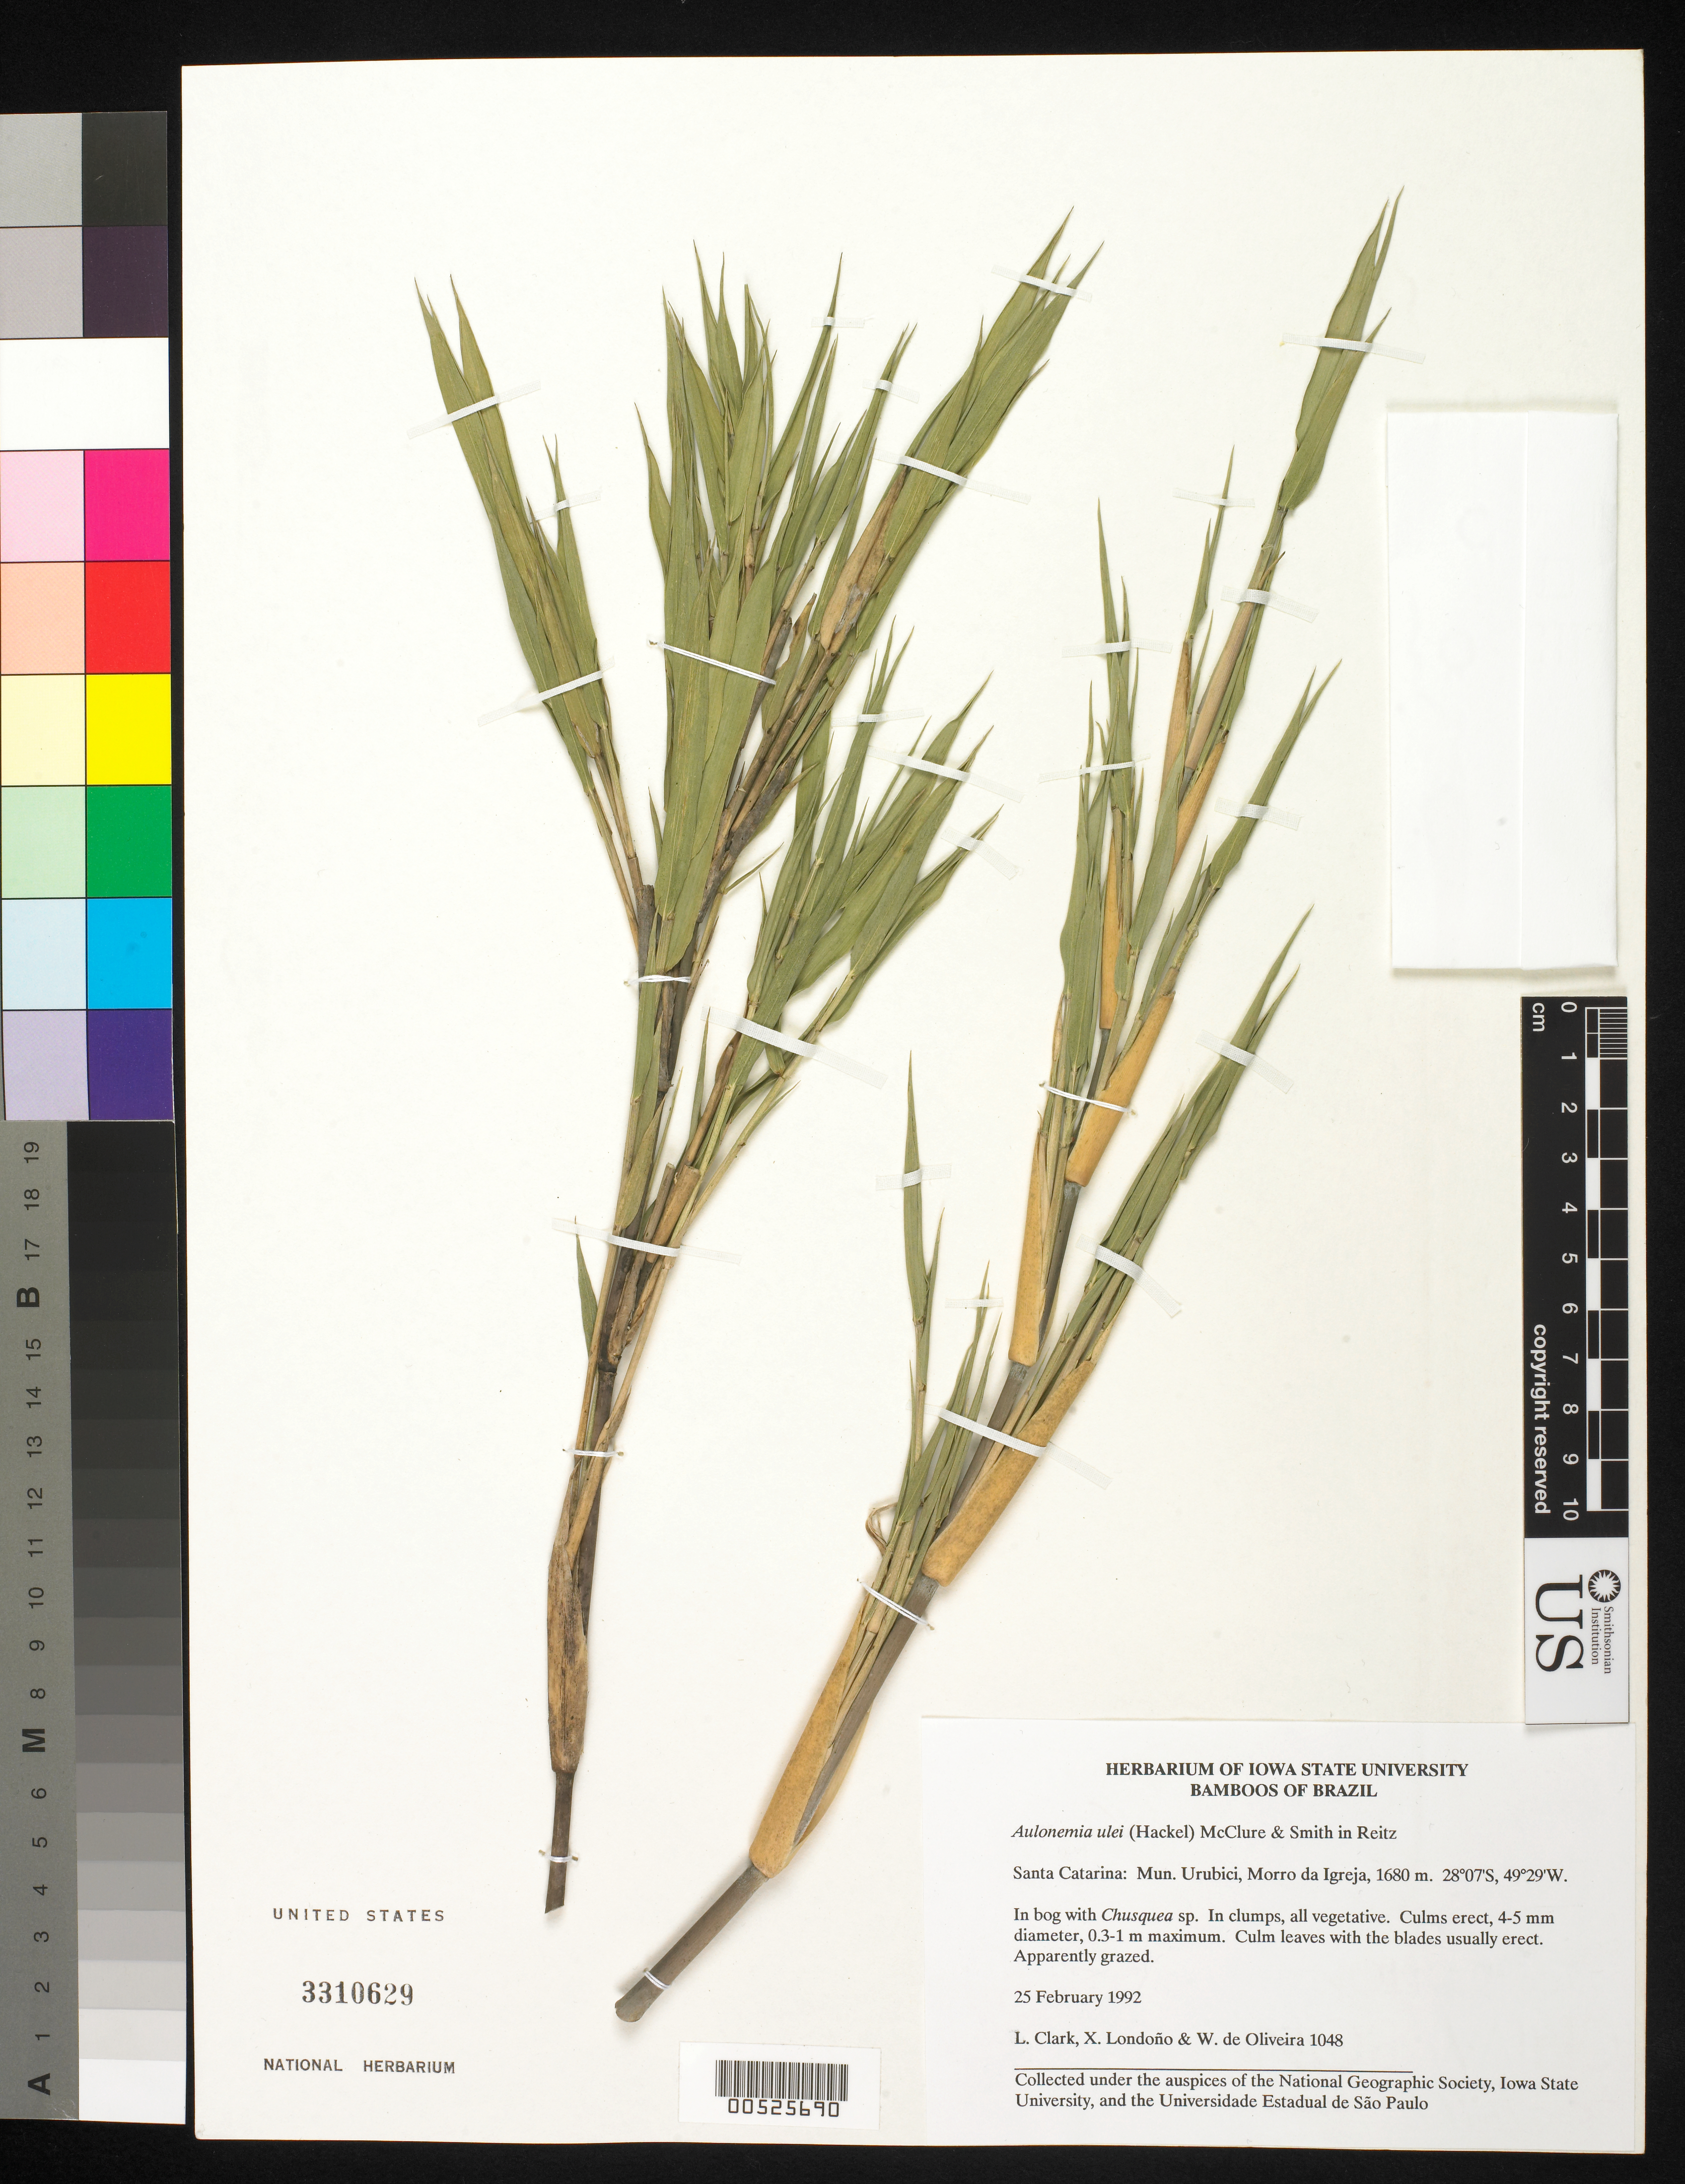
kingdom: Plantae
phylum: Tracheophyta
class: Liliopsida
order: Poales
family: Poaceae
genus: Cambajuva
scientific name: Cambajuva ulei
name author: (Hack.) P.L. Viana & et al.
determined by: Judziewicz, E. J.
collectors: L. G. Clark, X. Londoño & W. De Oliveira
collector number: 1048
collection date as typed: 25 Feb 1992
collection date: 1992-02-25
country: Brazil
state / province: Santa Catarina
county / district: Urubici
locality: Morro da igreja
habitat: In bog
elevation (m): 1680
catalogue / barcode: US 3310629